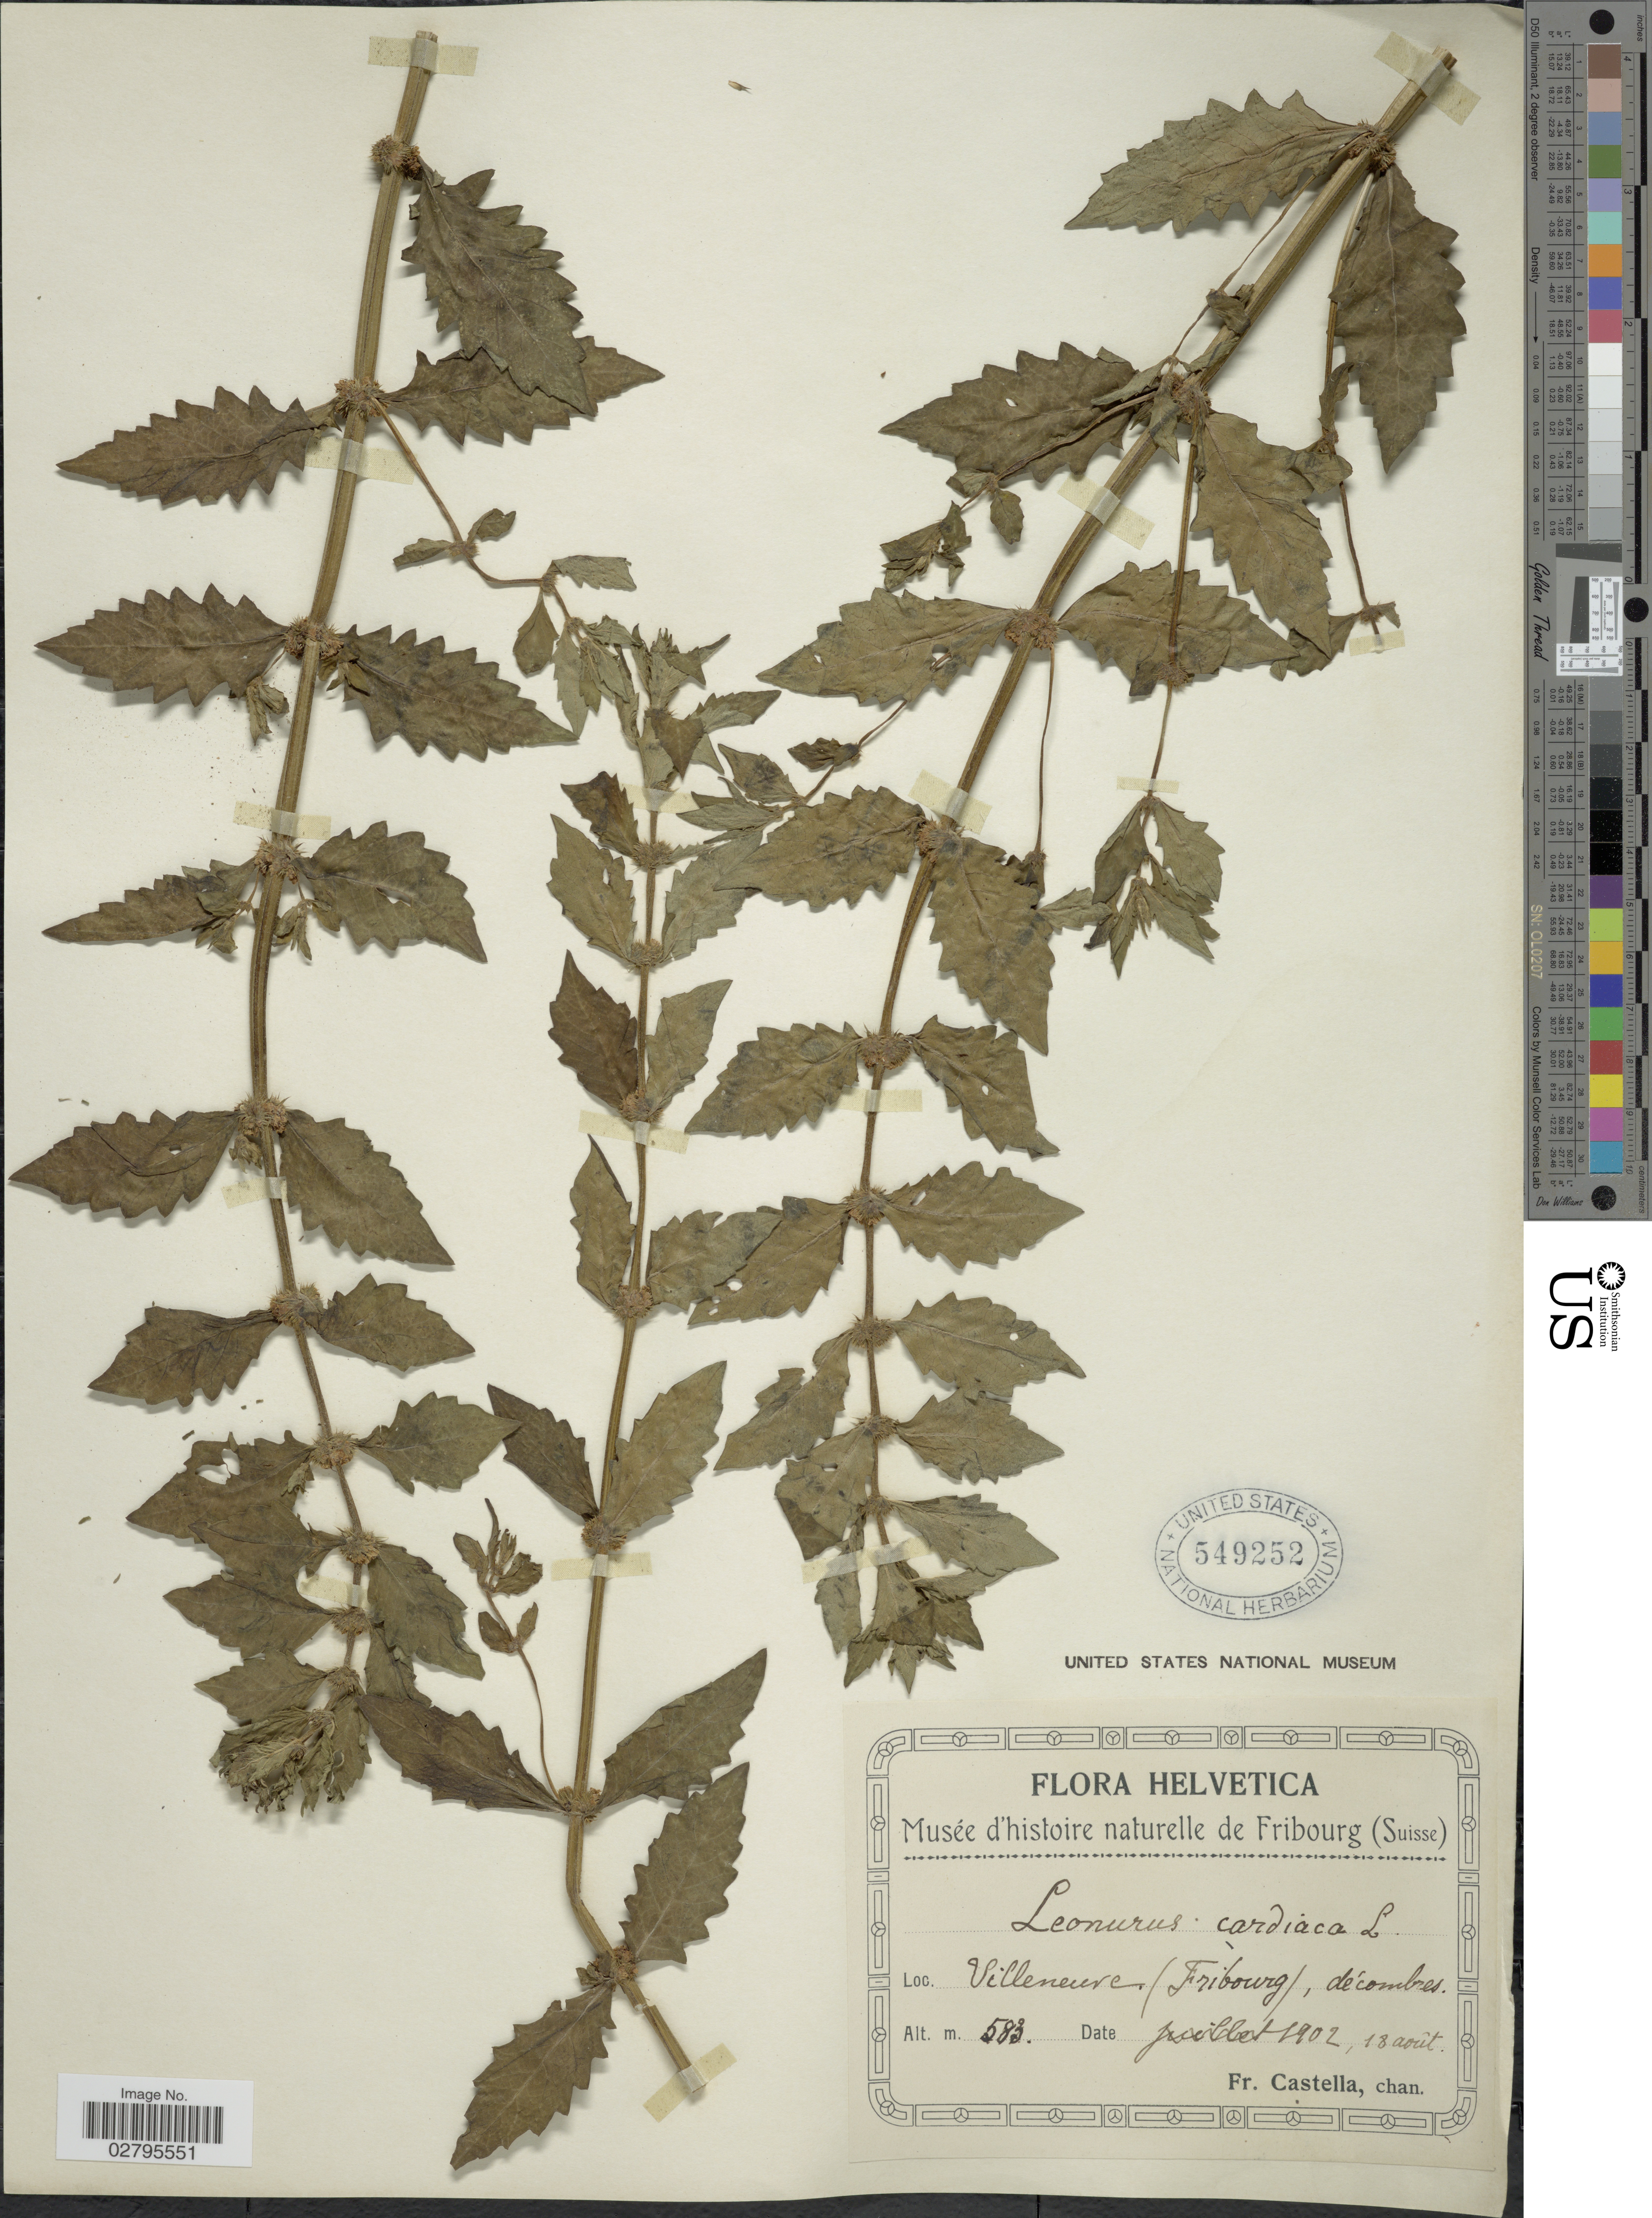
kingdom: Plantae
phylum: Tracheophyta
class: Magnoliopsida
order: Lamiales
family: Lamiaceae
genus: Leonurus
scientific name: Leonurus cardiaca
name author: L.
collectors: Fr. Castella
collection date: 1902-08-18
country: Switzerland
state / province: Fribourg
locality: Helvetica. Villeneuve (Fribourg), décombres.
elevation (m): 582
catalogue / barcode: US 549252